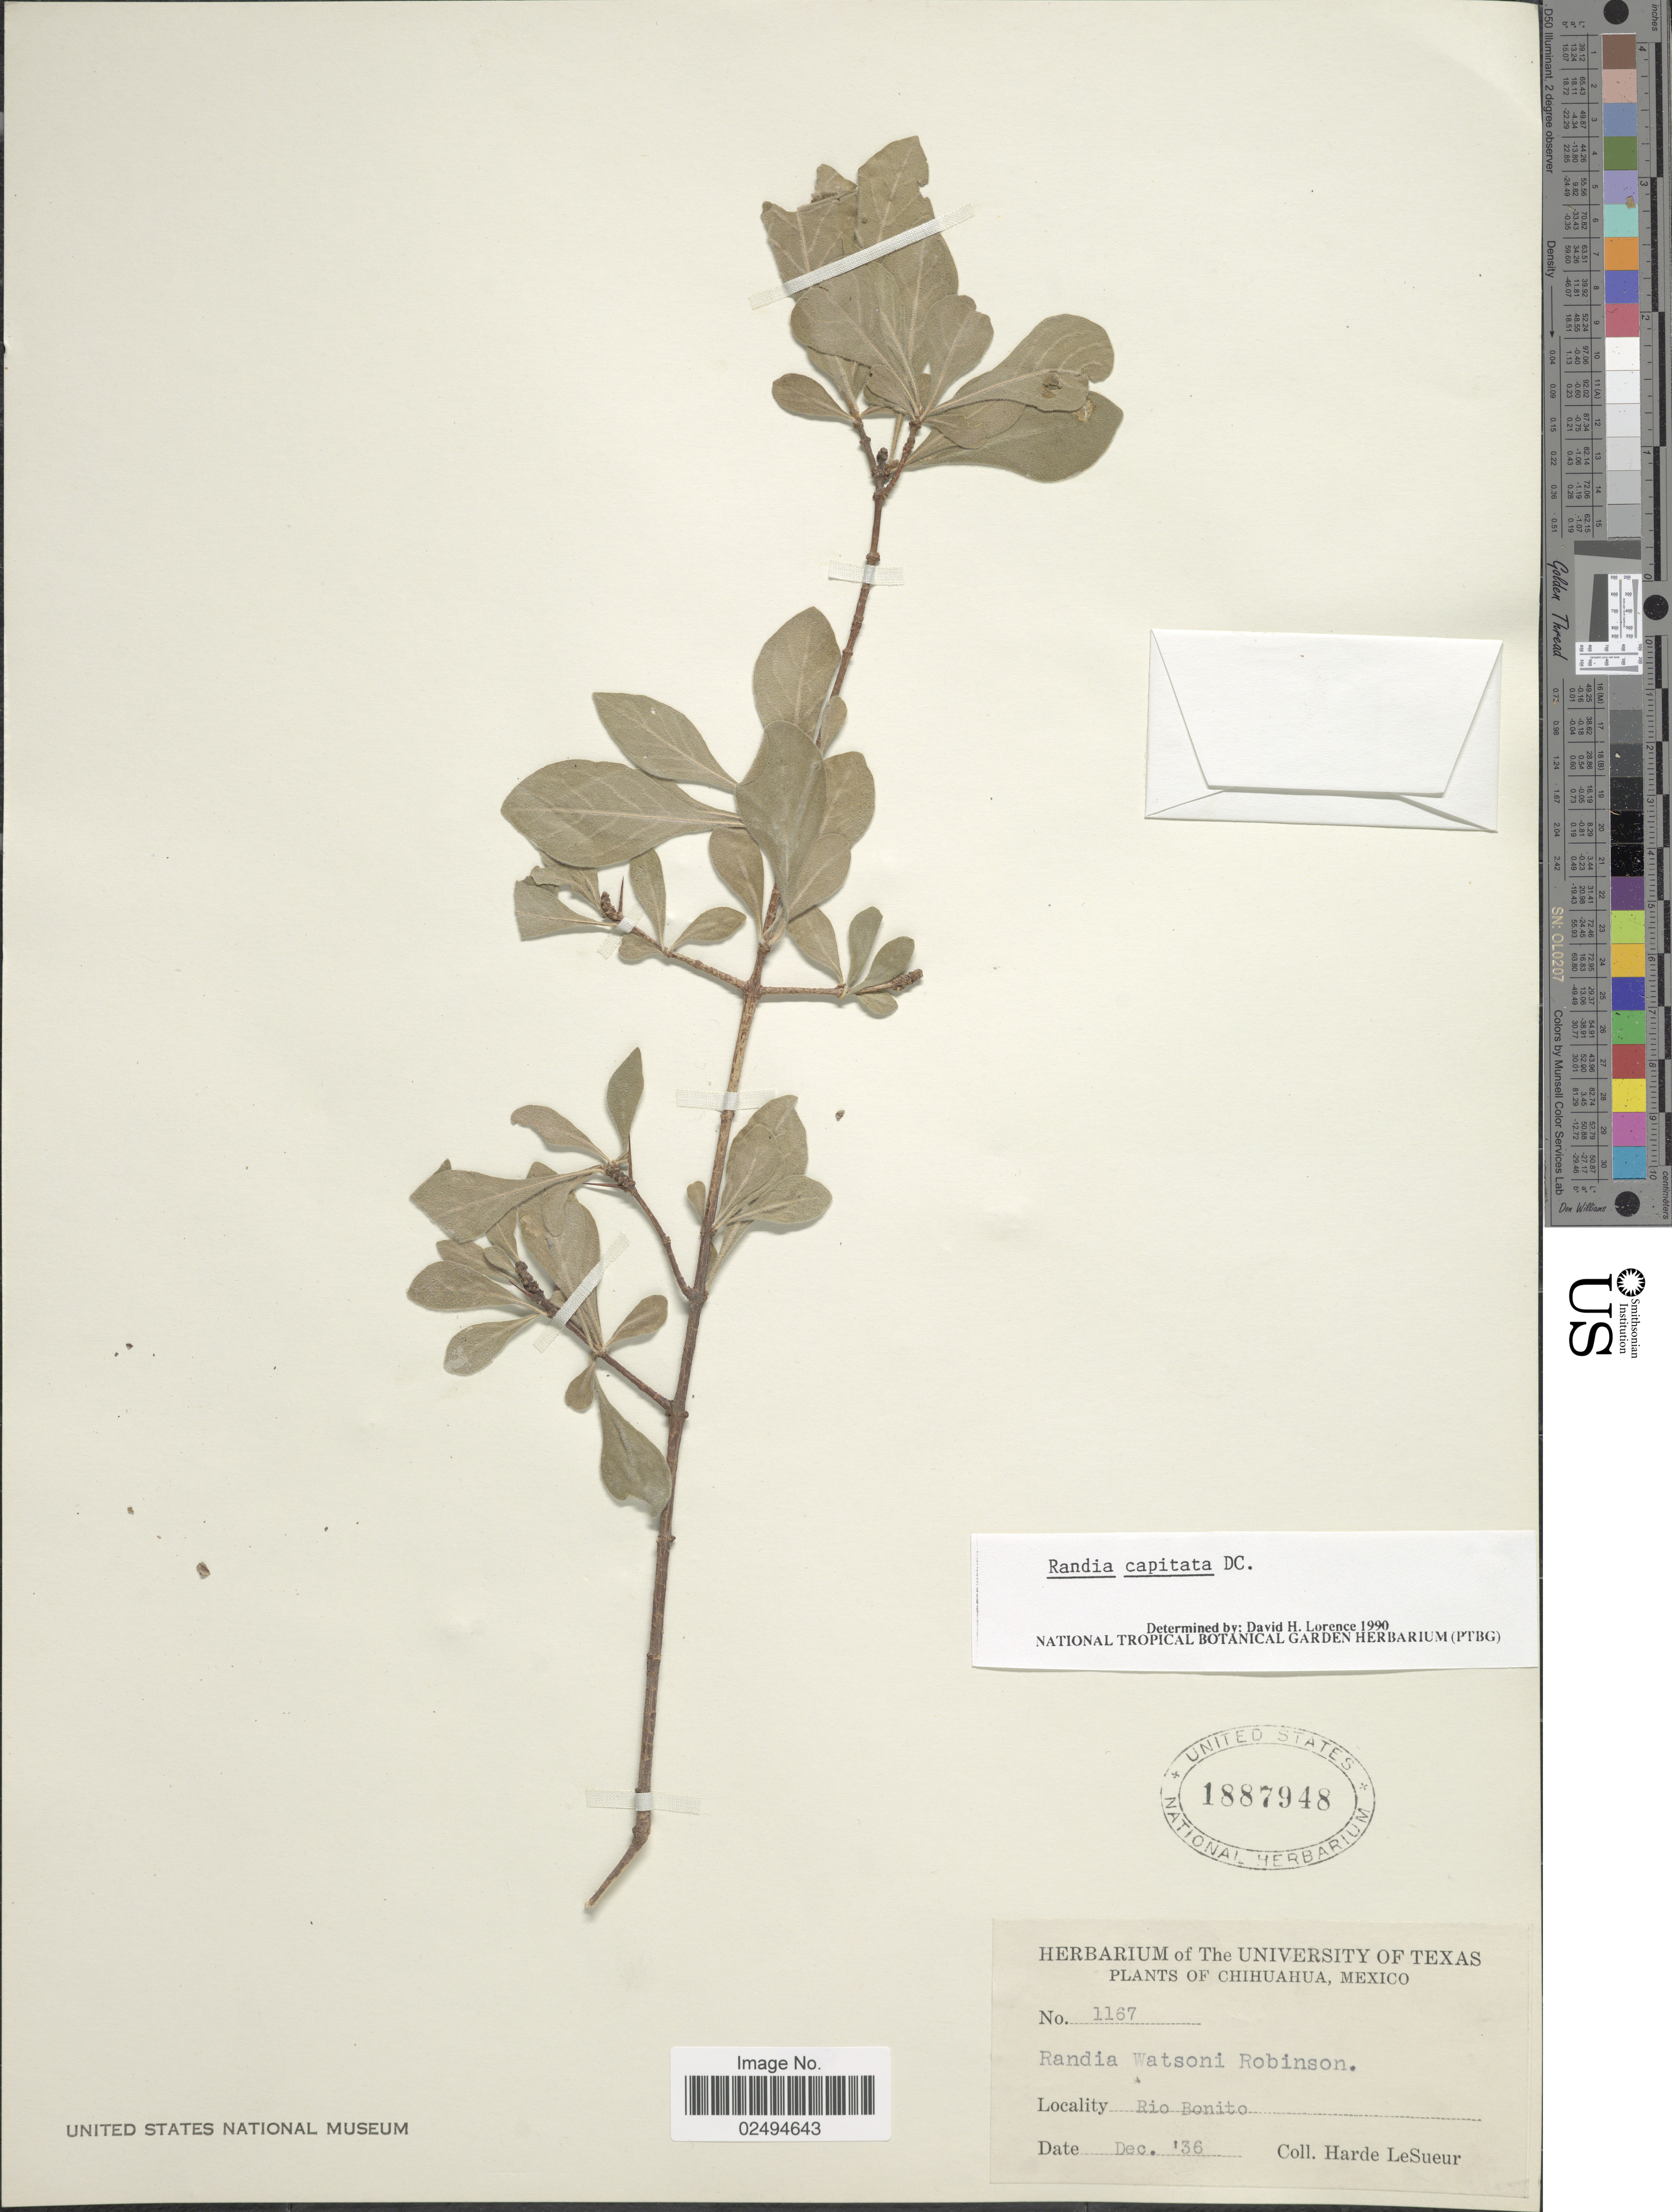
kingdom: Plantae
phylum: Tracheophyta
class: Magnoliopsida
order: Gentianales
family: Rubiaceae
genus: Randia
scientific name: Randia cinerea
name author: (Fernald) Standl.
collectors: H. LeSueur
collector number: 1167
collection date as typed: Transcribed d/m/y: /12/36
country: Mexico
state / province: Chihuahua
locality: Rio Bonito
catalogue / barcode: US 1887948